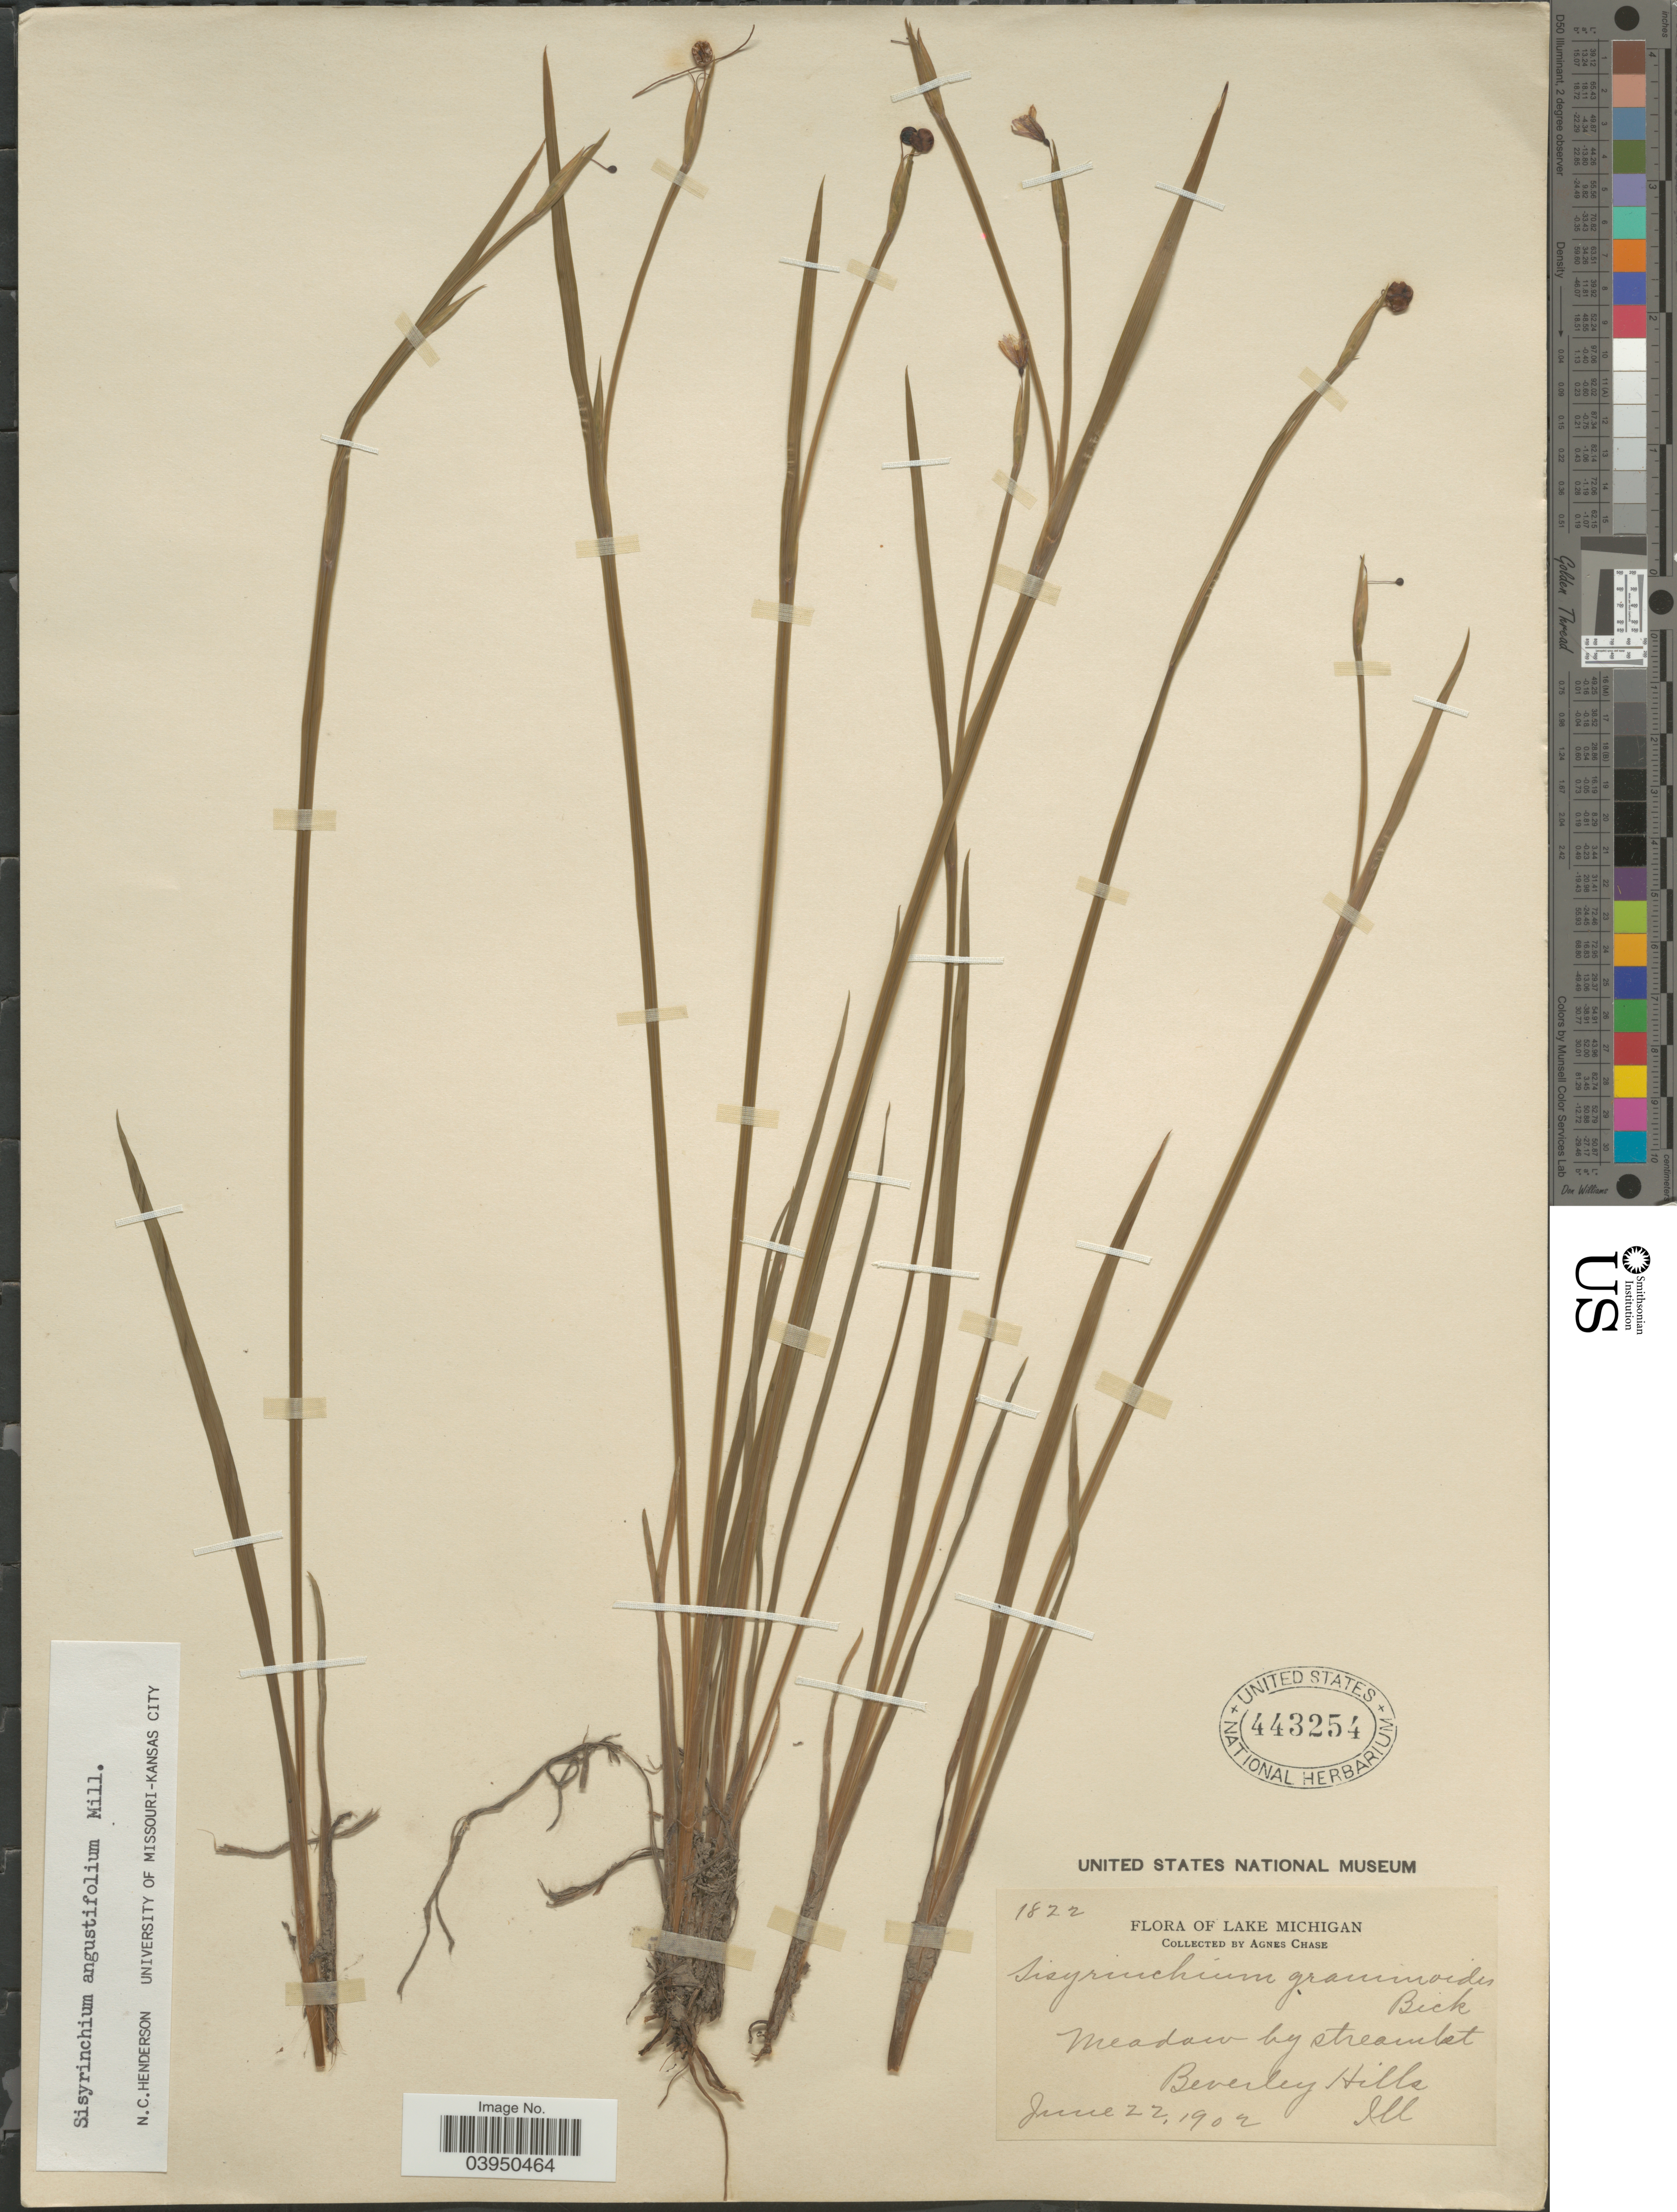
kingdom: Plantae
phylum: Tracheophyta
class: Liliopsida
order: Asparagales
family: Iridaceae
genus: Sisyrinchium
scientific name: Sisyrinchium angustifolium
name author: Mill.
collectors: A. Chase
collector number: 1822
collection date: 1902-06-22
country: United States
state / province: Illinois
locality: Lake Michigan. Meadow by streamlet, Beverley Hills.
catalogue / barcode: US 443254